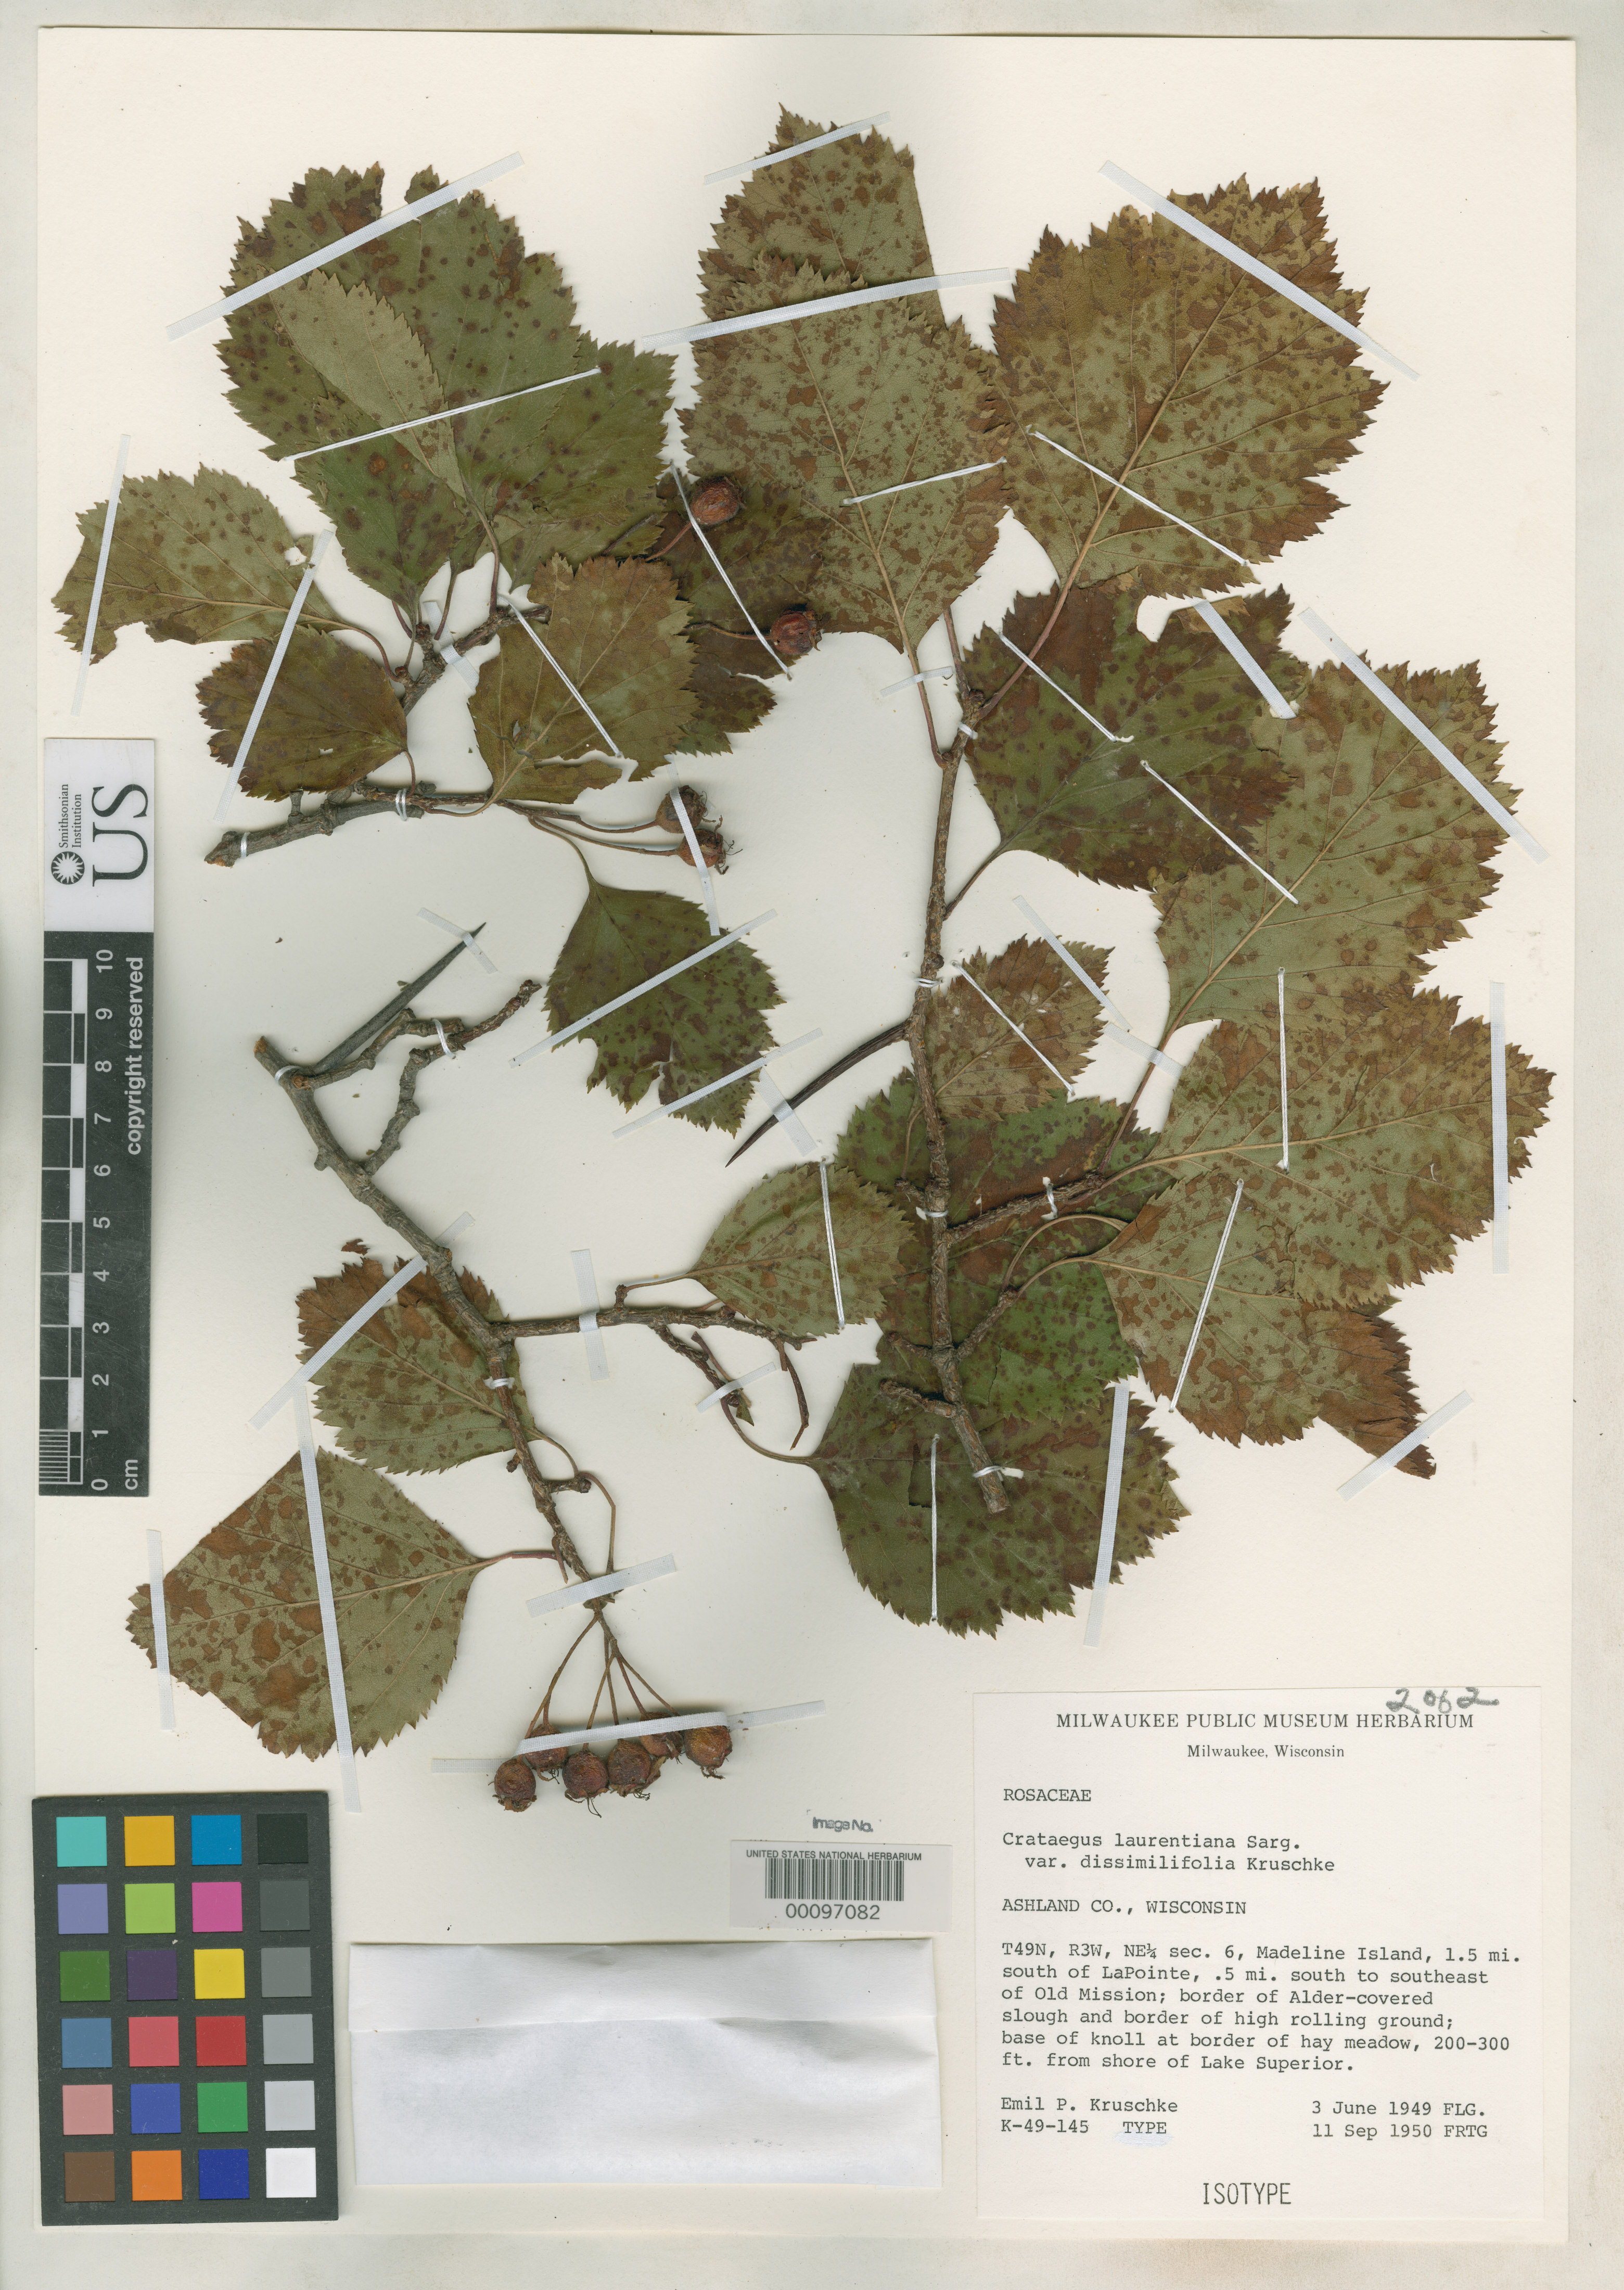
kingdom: Plantae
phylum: Tracheophyta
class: Magnoliopsida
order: Rosales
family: Rosaceae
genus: Crataegus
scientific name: Crataegus laurentiana var. dissimilifolia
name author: Kruschke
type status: Isotype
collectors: E. Kruschke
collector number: K-49-145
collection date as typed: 03 Jun 1949 and 11 Sep 1950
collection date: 1949-06-03,1950-09-11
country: United States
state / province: Wisconsin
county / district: Ashland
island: Madeline Island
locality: S of La Pointe near shore of Lake Superior.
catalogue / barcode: US 2865386